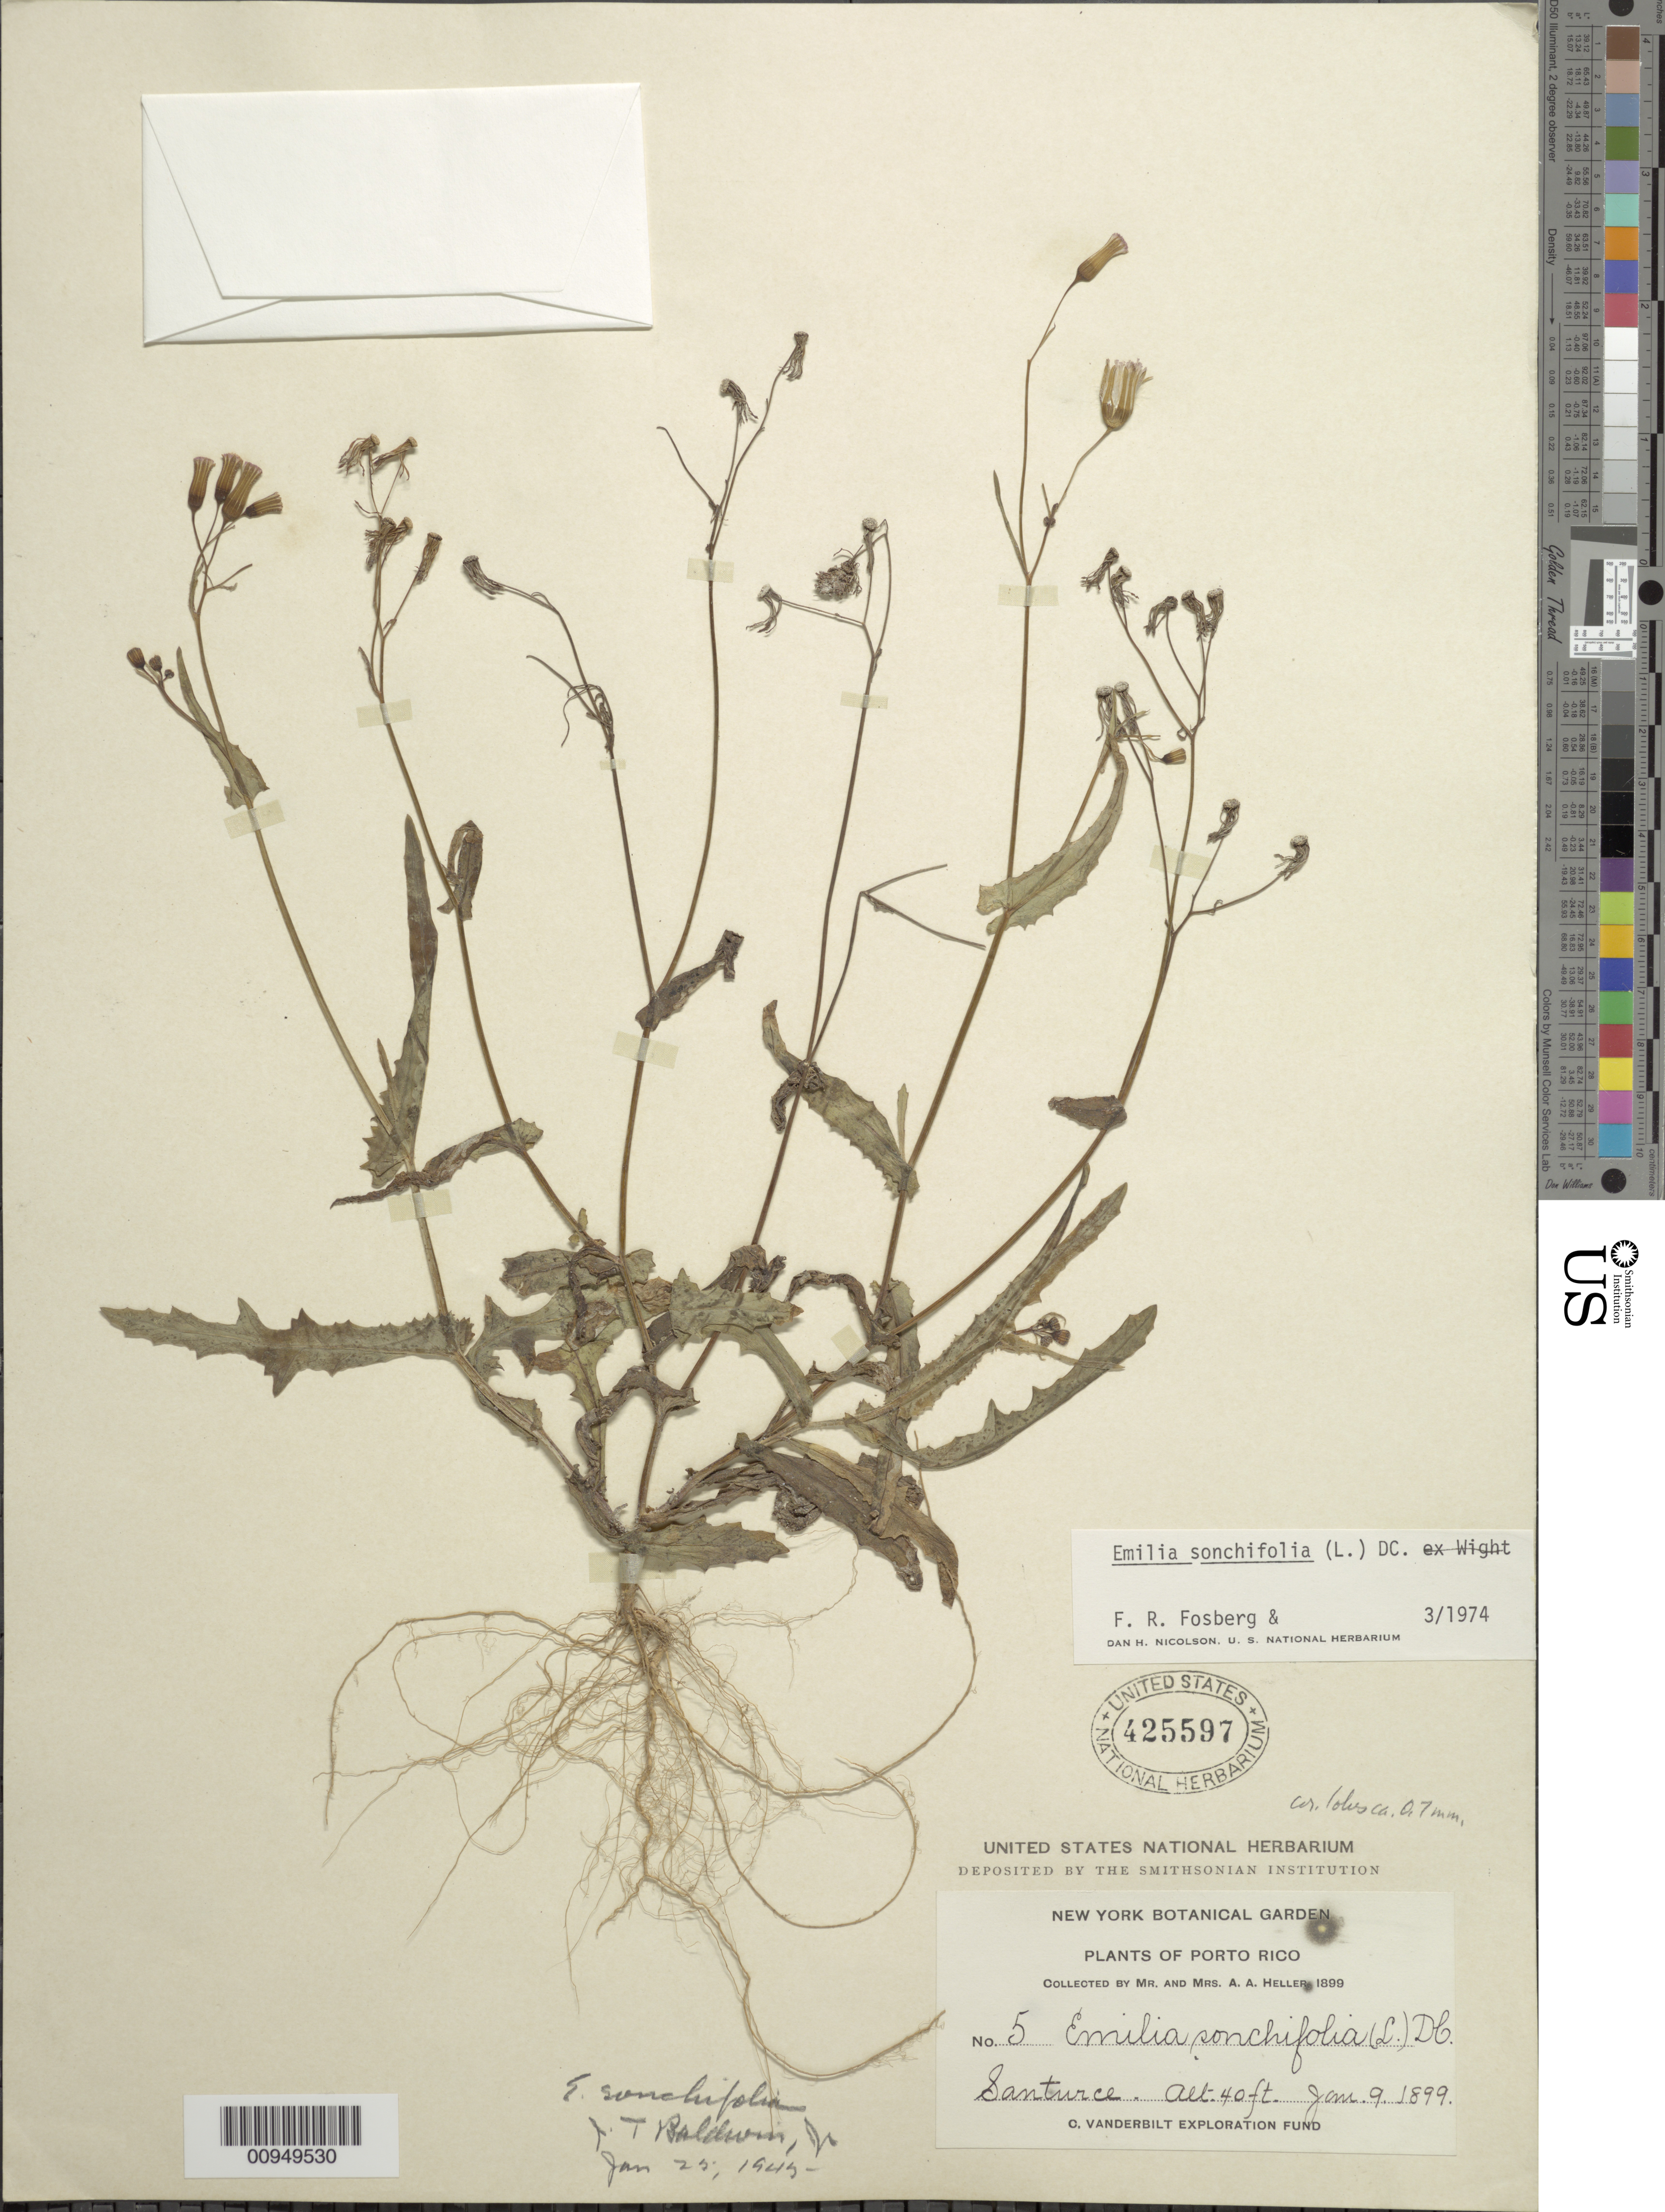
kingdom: Plantae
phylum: Tracheophyta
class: Magnoliopsida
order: Asterales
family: Asteraceae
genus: Emilia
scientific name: Emilia sonchifolia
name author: (L.) DC.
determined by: Fosberg, F. R.; Nicolson, D. H.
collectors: A. A. Heller & -- Heller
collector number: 5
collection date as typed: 09 Jan 1899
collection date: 1899-01-09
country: Puerto Rico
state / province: San Juan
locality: Santurce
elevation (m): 12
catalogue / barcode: US 425597